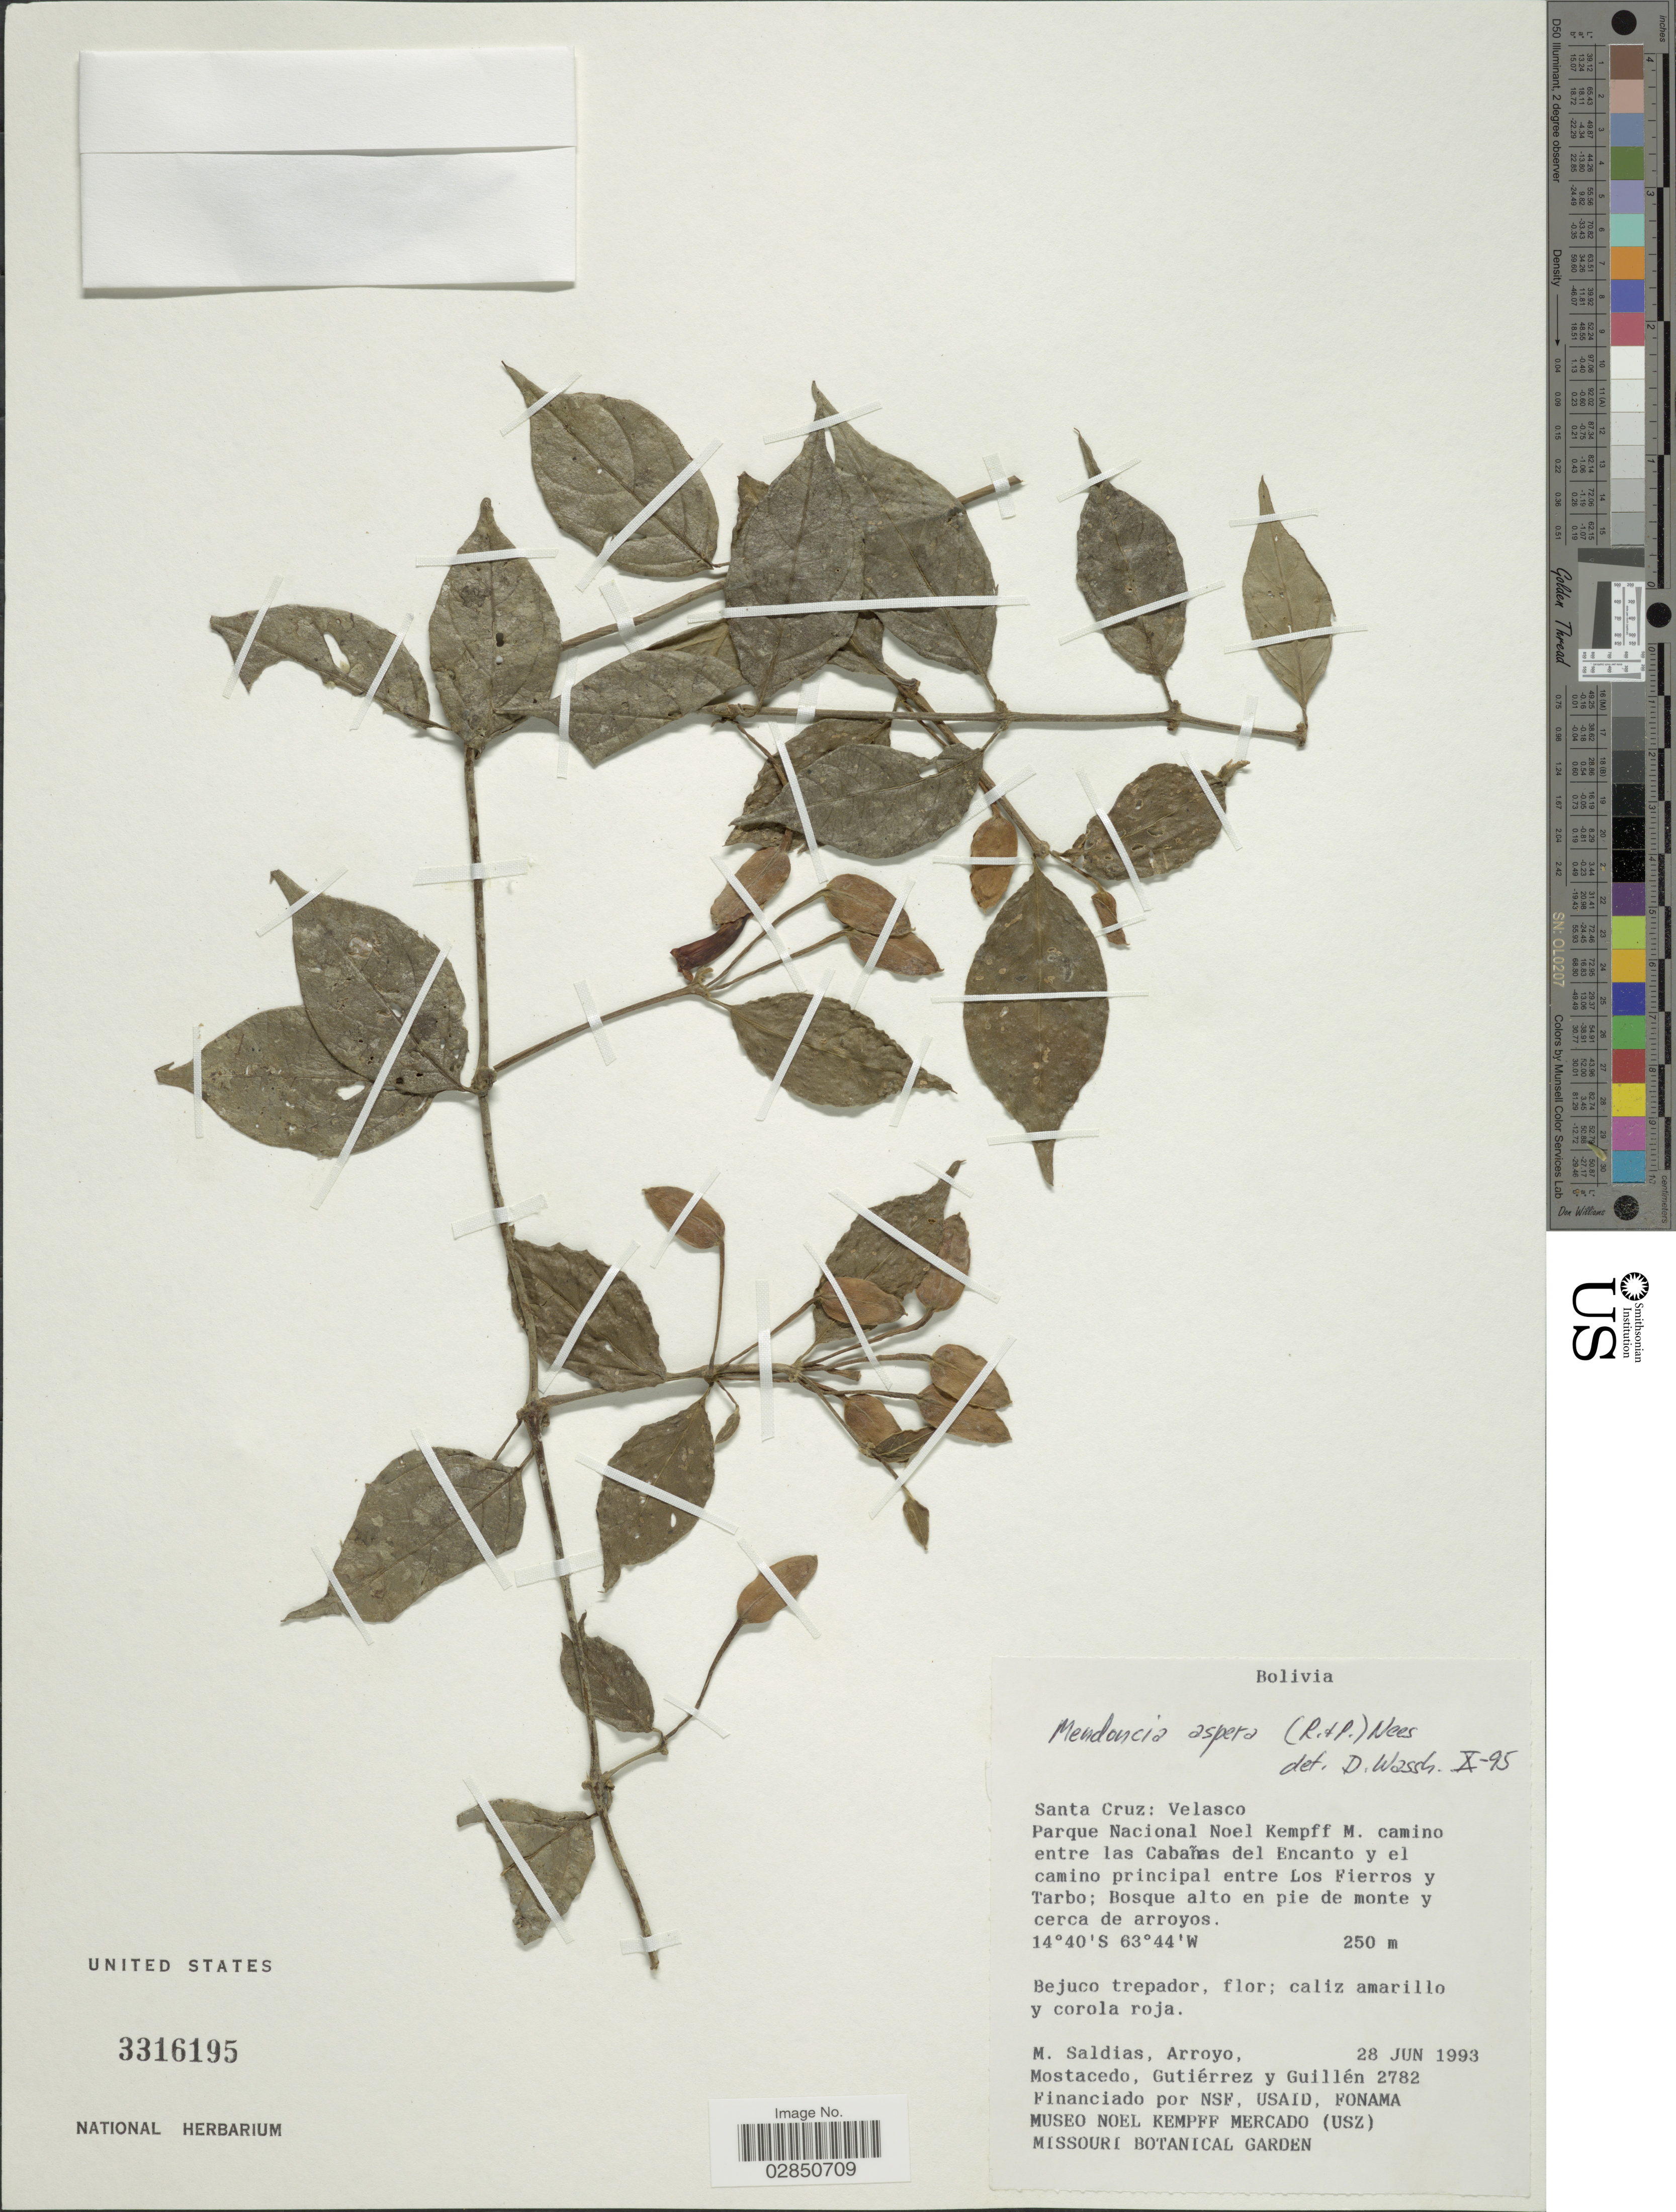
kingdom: Plantae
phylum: Tracheophyta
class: Magnoliopsida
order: Lamiales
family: Acanthaceae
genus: Mendoncia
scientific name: Mendoncia aspera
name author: (Ruiz & Pav.) Nees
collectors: M. Saldias, Arroyo, --, Mostacedo, --, Gutiérrez, -- & -- Guillen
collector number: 2782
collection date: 1993-06-28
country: Bolivia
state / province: Santa Cruz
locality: Santa Cruz: Velasco, Parque Nacional Noel Kempff M., camino entre las Cabañas del Encanto y El camino principal entre Los Fierros y Tarbo.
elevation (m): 250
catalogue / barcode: US 3316195